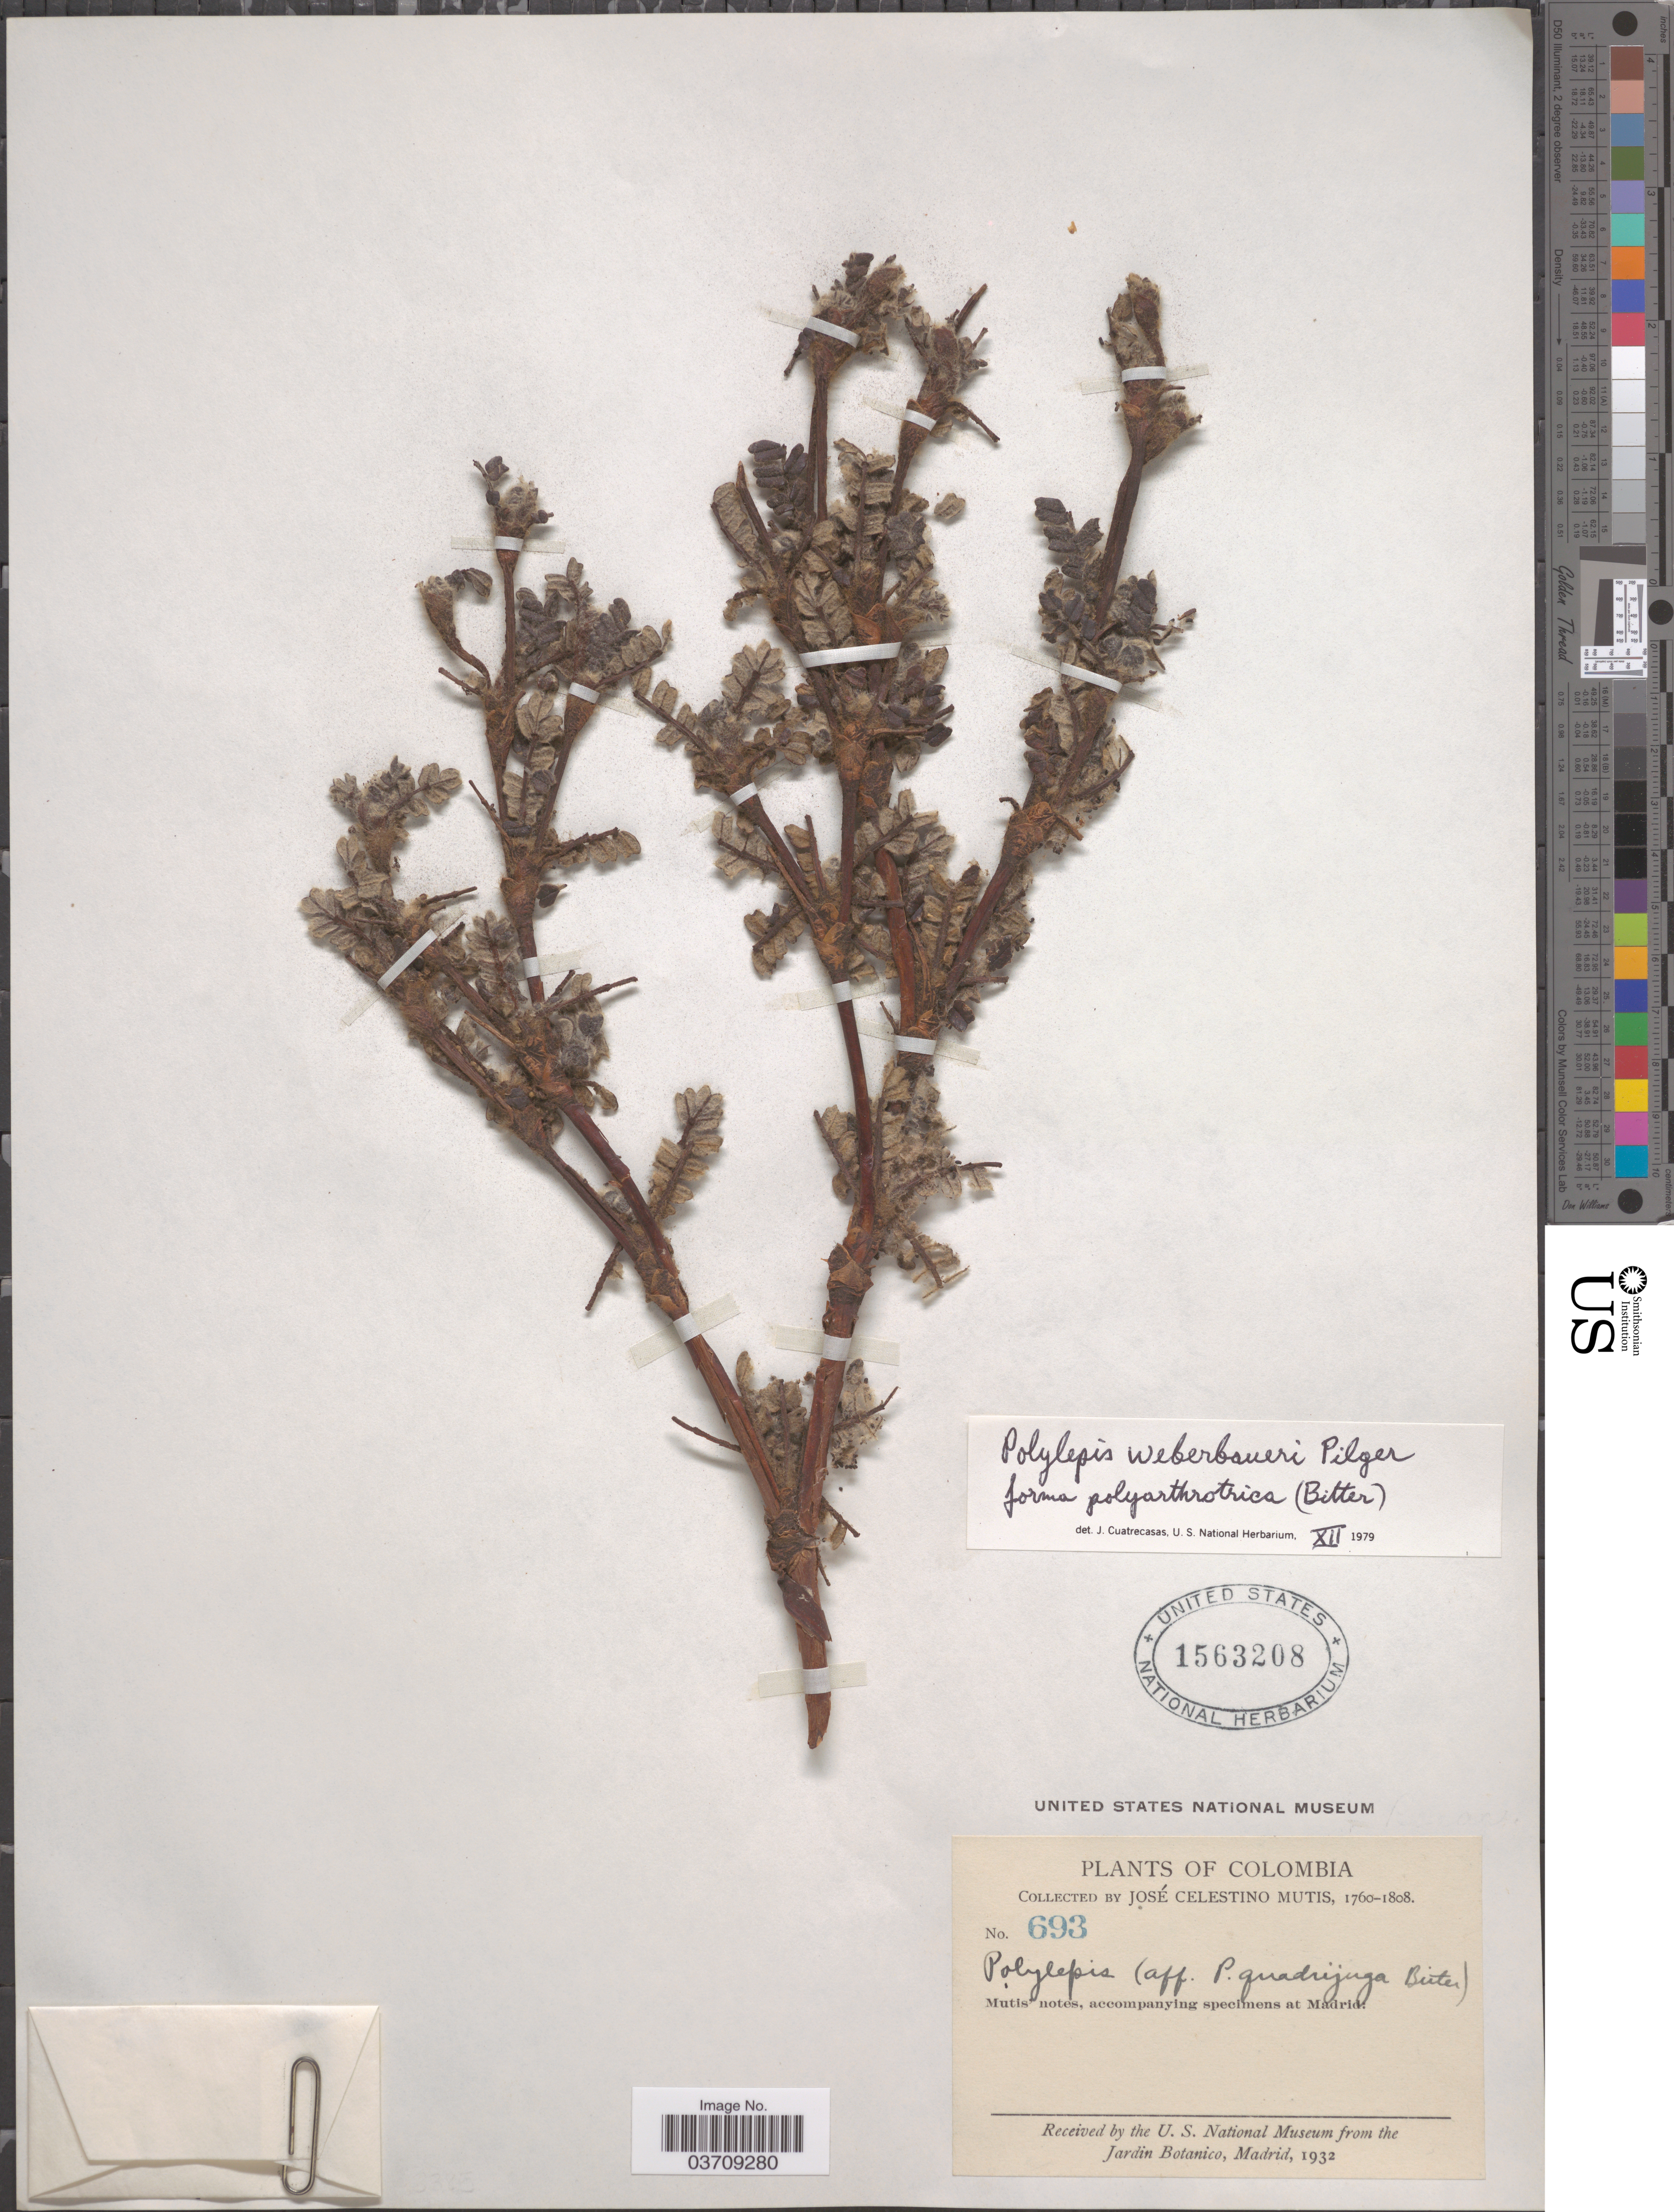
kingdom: Plantae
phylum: Tracheophyta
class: Magnoliopsida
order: Rosales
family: Rosaceae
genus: Polylepis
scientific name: Polylepis weberbaueri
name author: Pilg.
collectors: J. C. B. Mutis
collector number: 693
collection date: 1760/1808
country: Colombia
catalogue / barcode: US 1563208